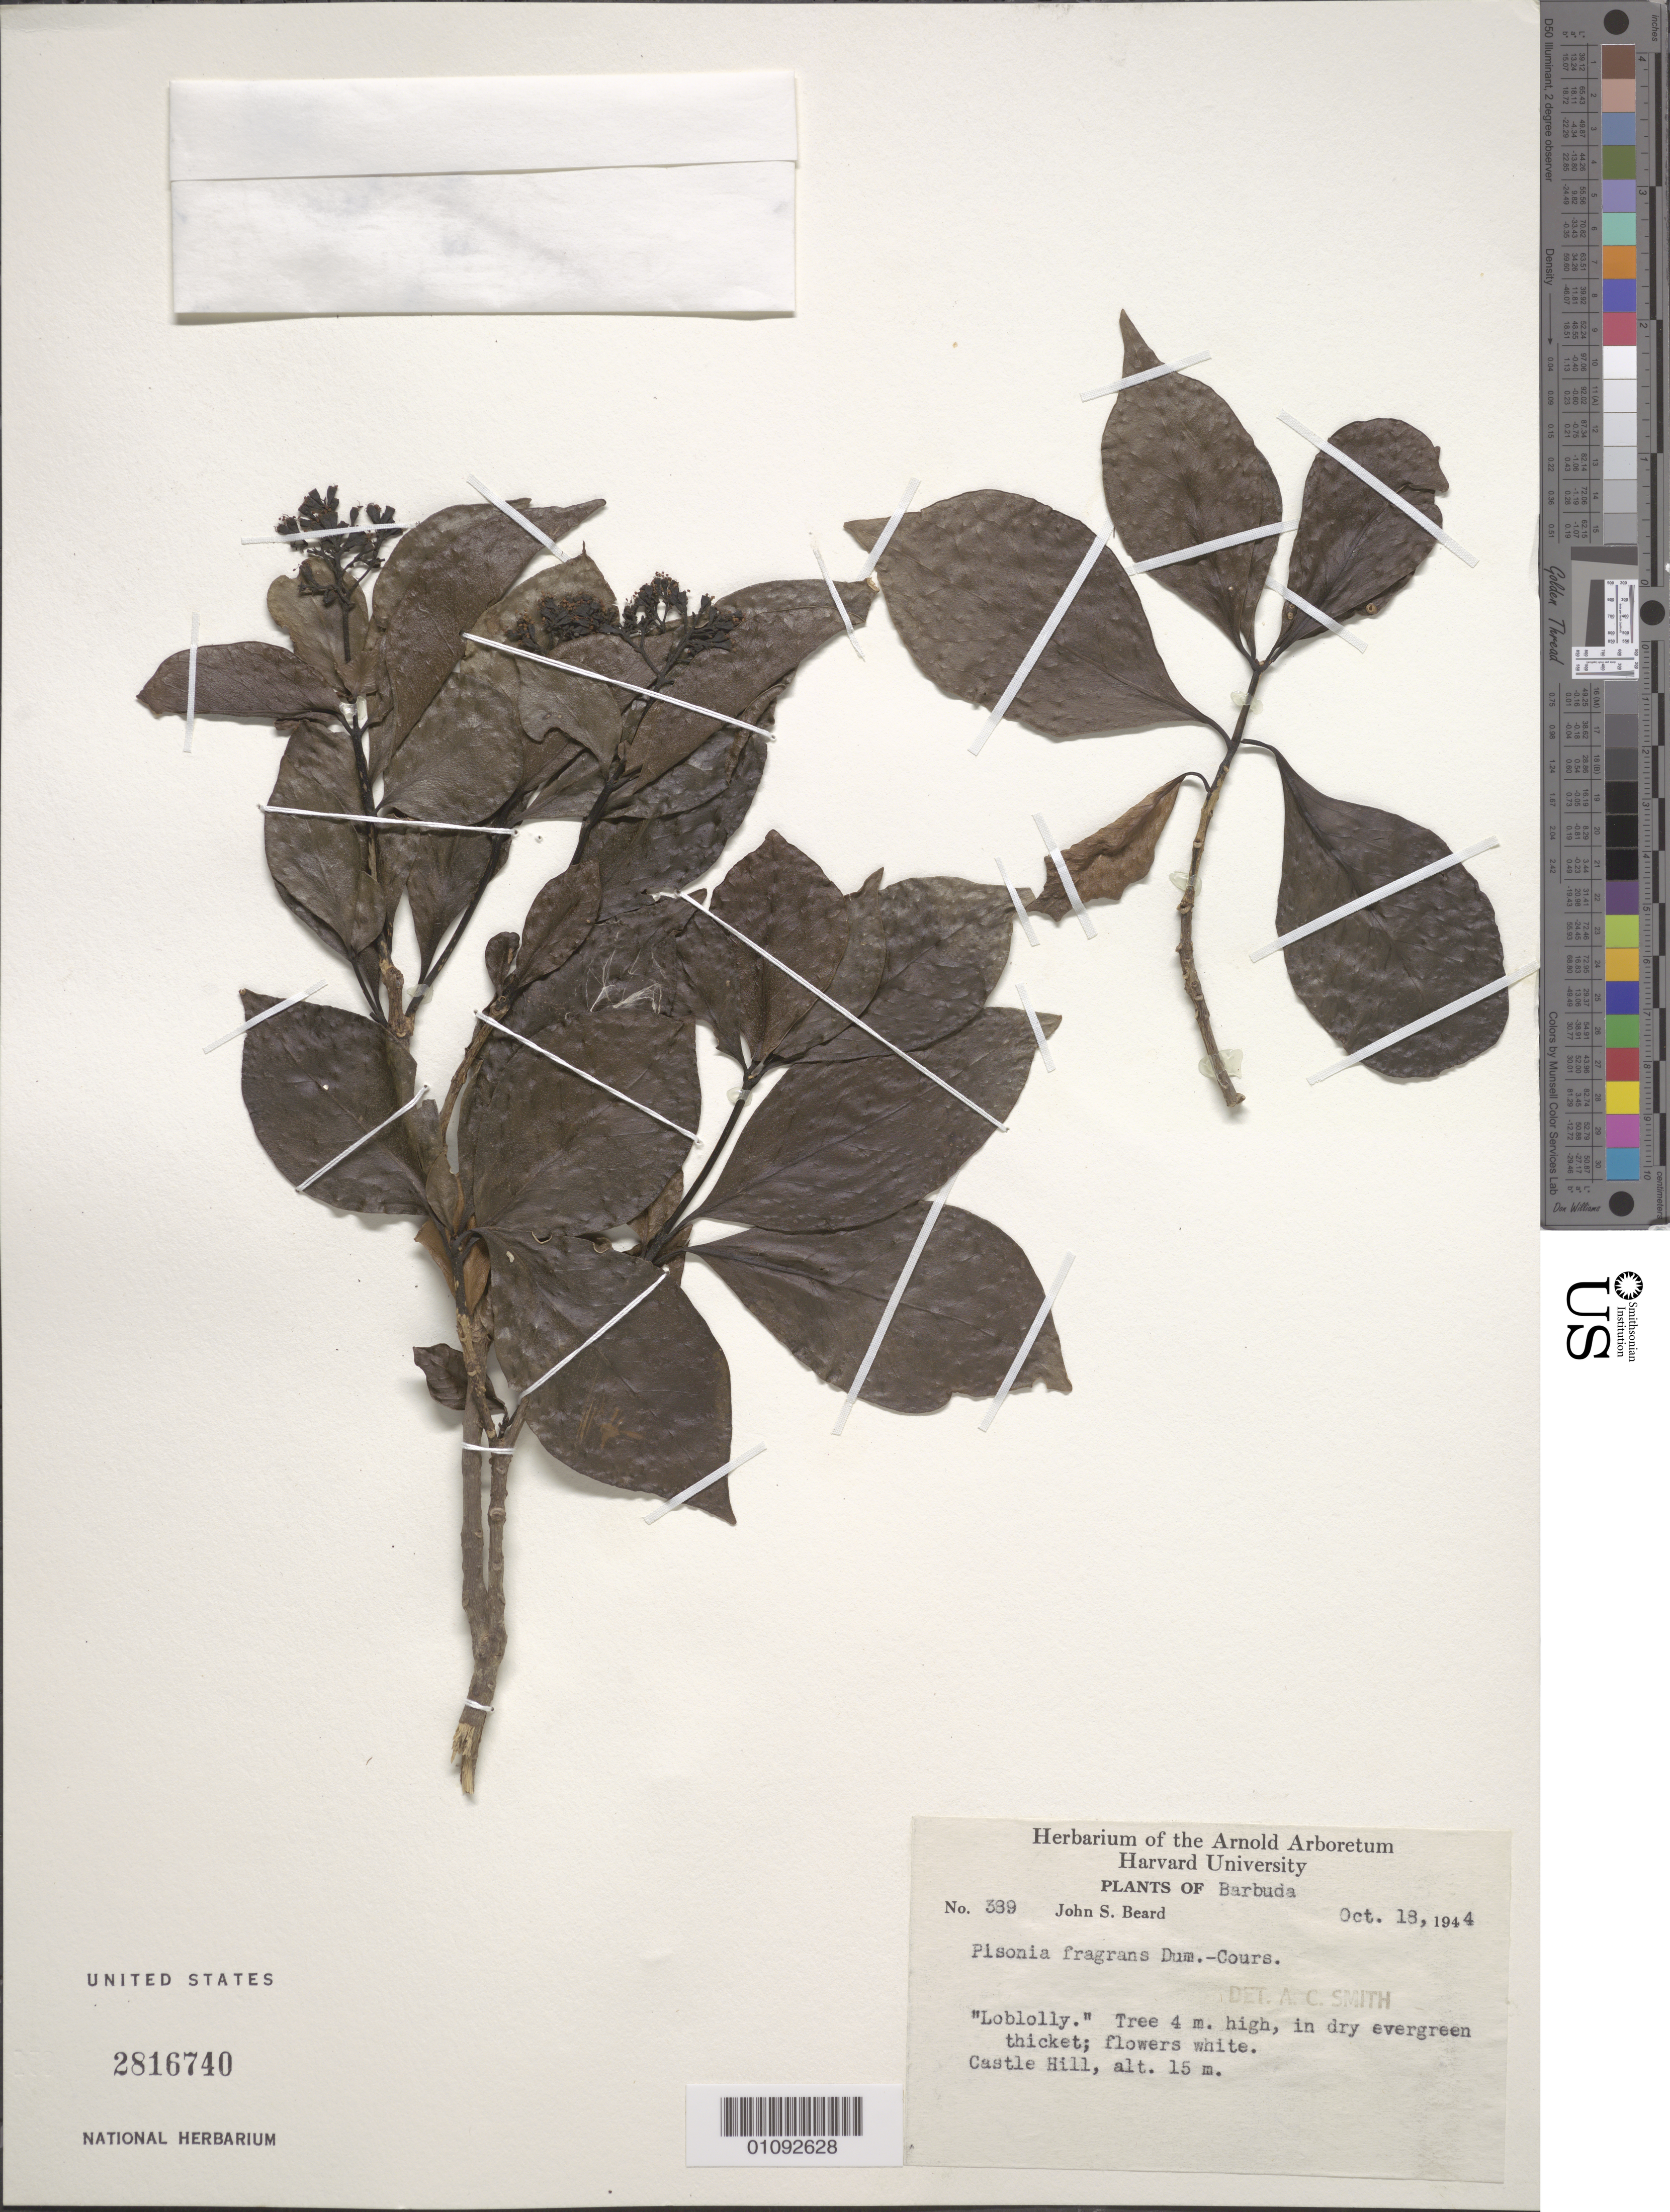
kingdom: Plantae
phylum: Tracheophyta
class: Magnoliopsida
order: Caryophyllales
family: Nyctaginaceae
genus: Guapira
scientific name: Guapira fragrans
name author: (Dum. Cours.) Little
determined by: Strong, Mark T., (BOT), Smithsonian Institution - National Museum of Natural History (UNITED STATES)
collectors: J. Beard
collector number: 389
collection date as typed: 18 Oct 1944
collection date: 1944-10-18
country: Antigua and Barbuda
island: Barbuda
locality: Castle Hill.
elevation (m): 15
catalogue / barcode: US 2816740